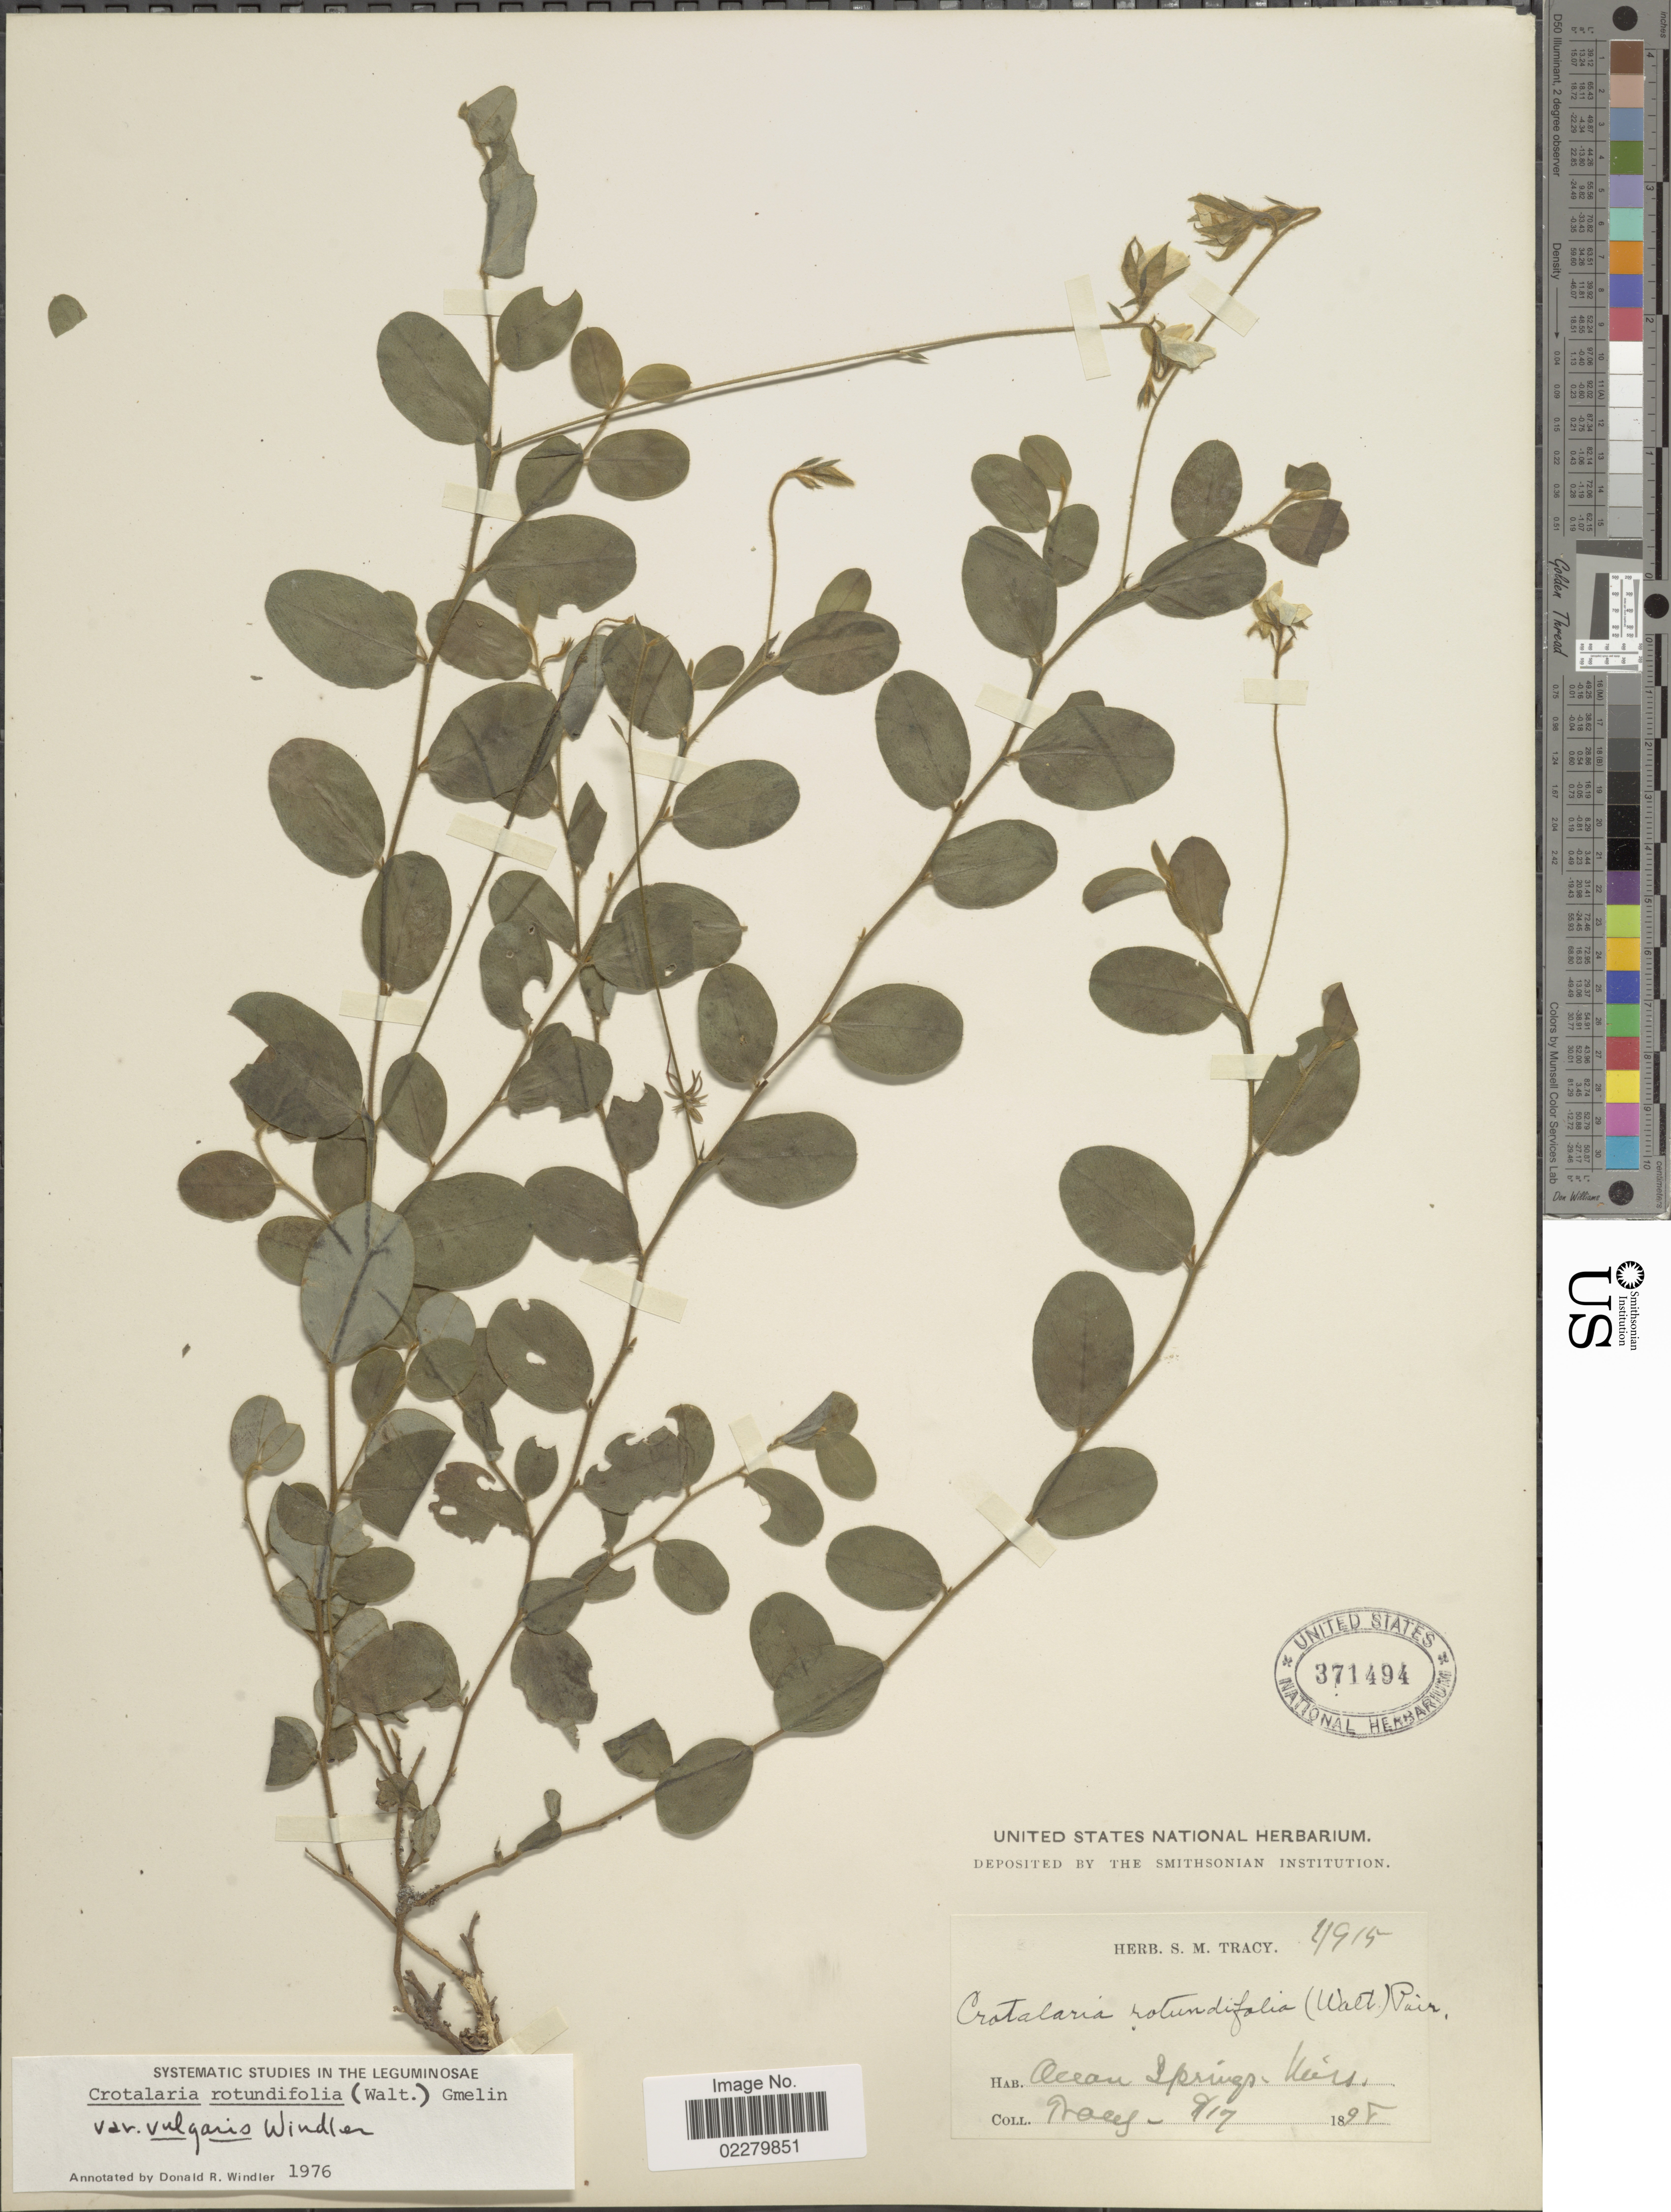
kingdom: Plantae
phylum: Tracheophyta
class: Magnoliopsida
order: Fabales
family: Fabaceae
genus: Crotalaria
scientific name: Crotalaria rotundifolia var. vulgaris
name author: Windler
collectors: S. M. Tracy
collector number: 4915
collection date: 1898-08-17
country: United States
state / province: Mississippi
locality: Ocean Springs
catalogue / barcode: US 371494